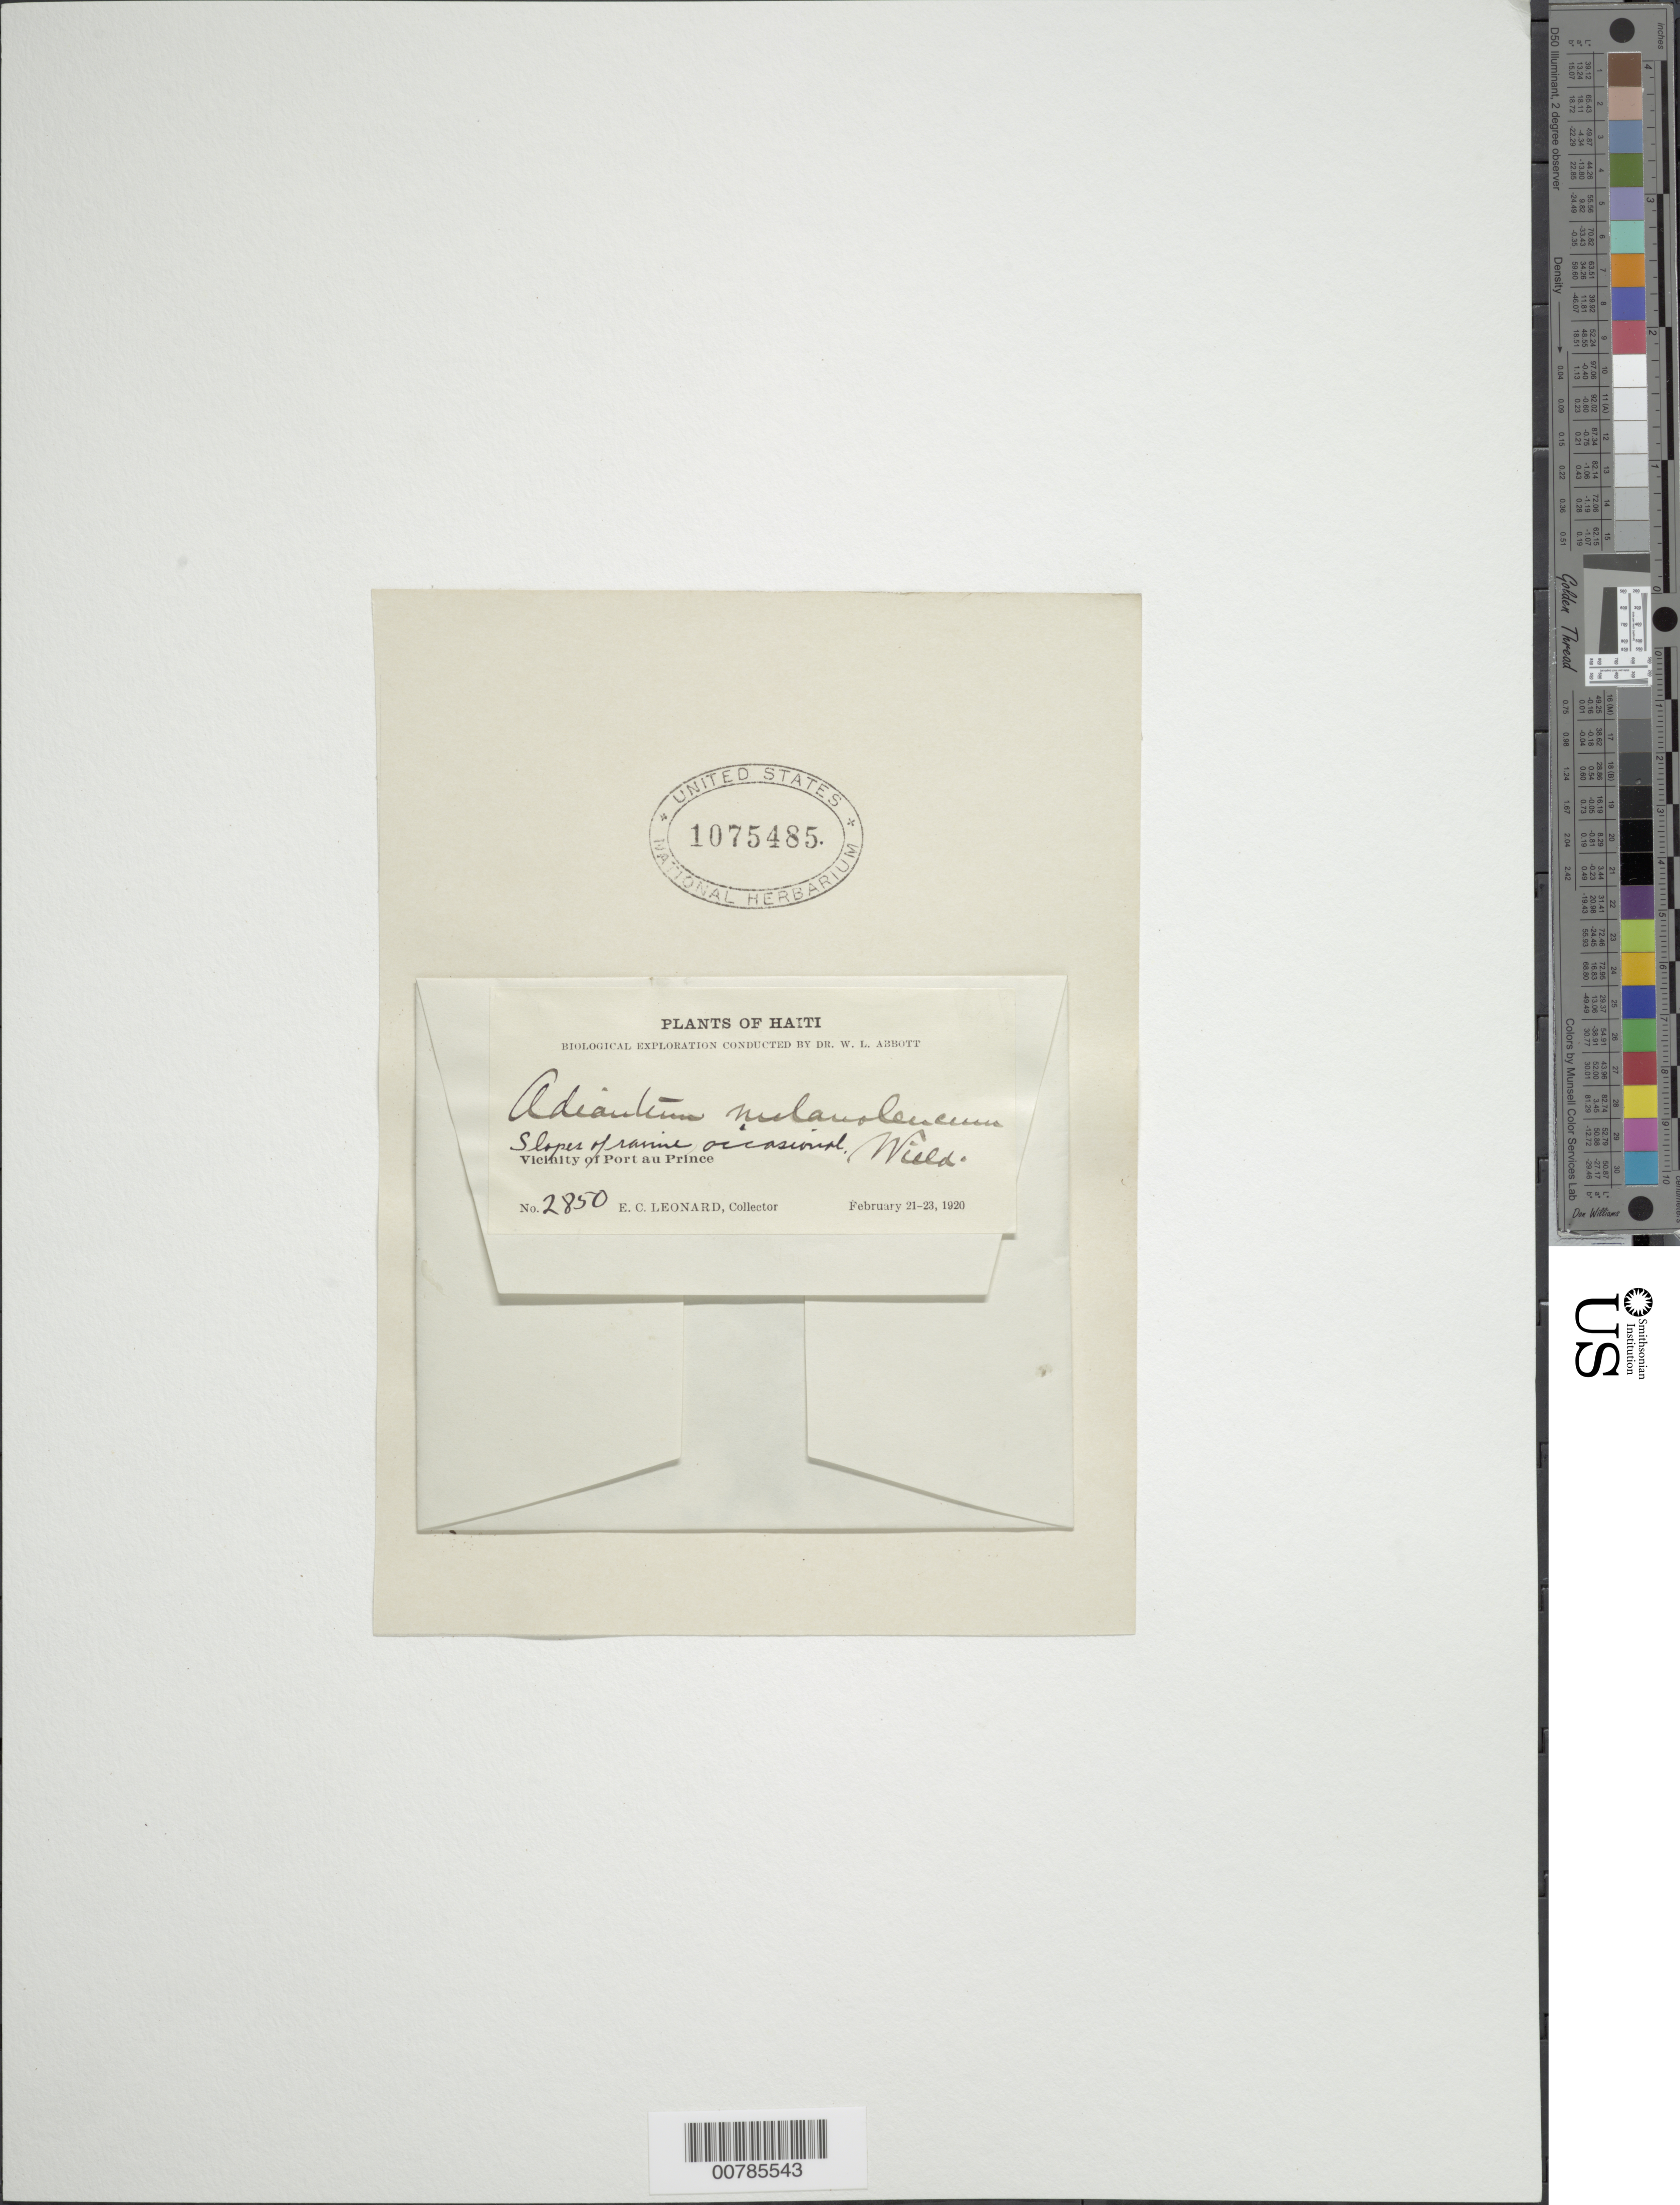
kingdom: Plantae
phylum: Tracheophyta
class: Polypodiopsida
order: Polypodiales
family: Pteridaceae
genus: Adiantum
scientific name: Adiantum melanoleucum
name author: Willd.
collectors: E. C. Leonard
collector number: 2850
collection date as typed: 21 Feb 1920 to 23 Feb 1920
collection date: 1920-02-21/1920-02-23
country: Haiti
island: Hispaniola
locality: Port au Prince, vicinity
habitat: Slopes of ravine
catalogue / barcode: US 1075485